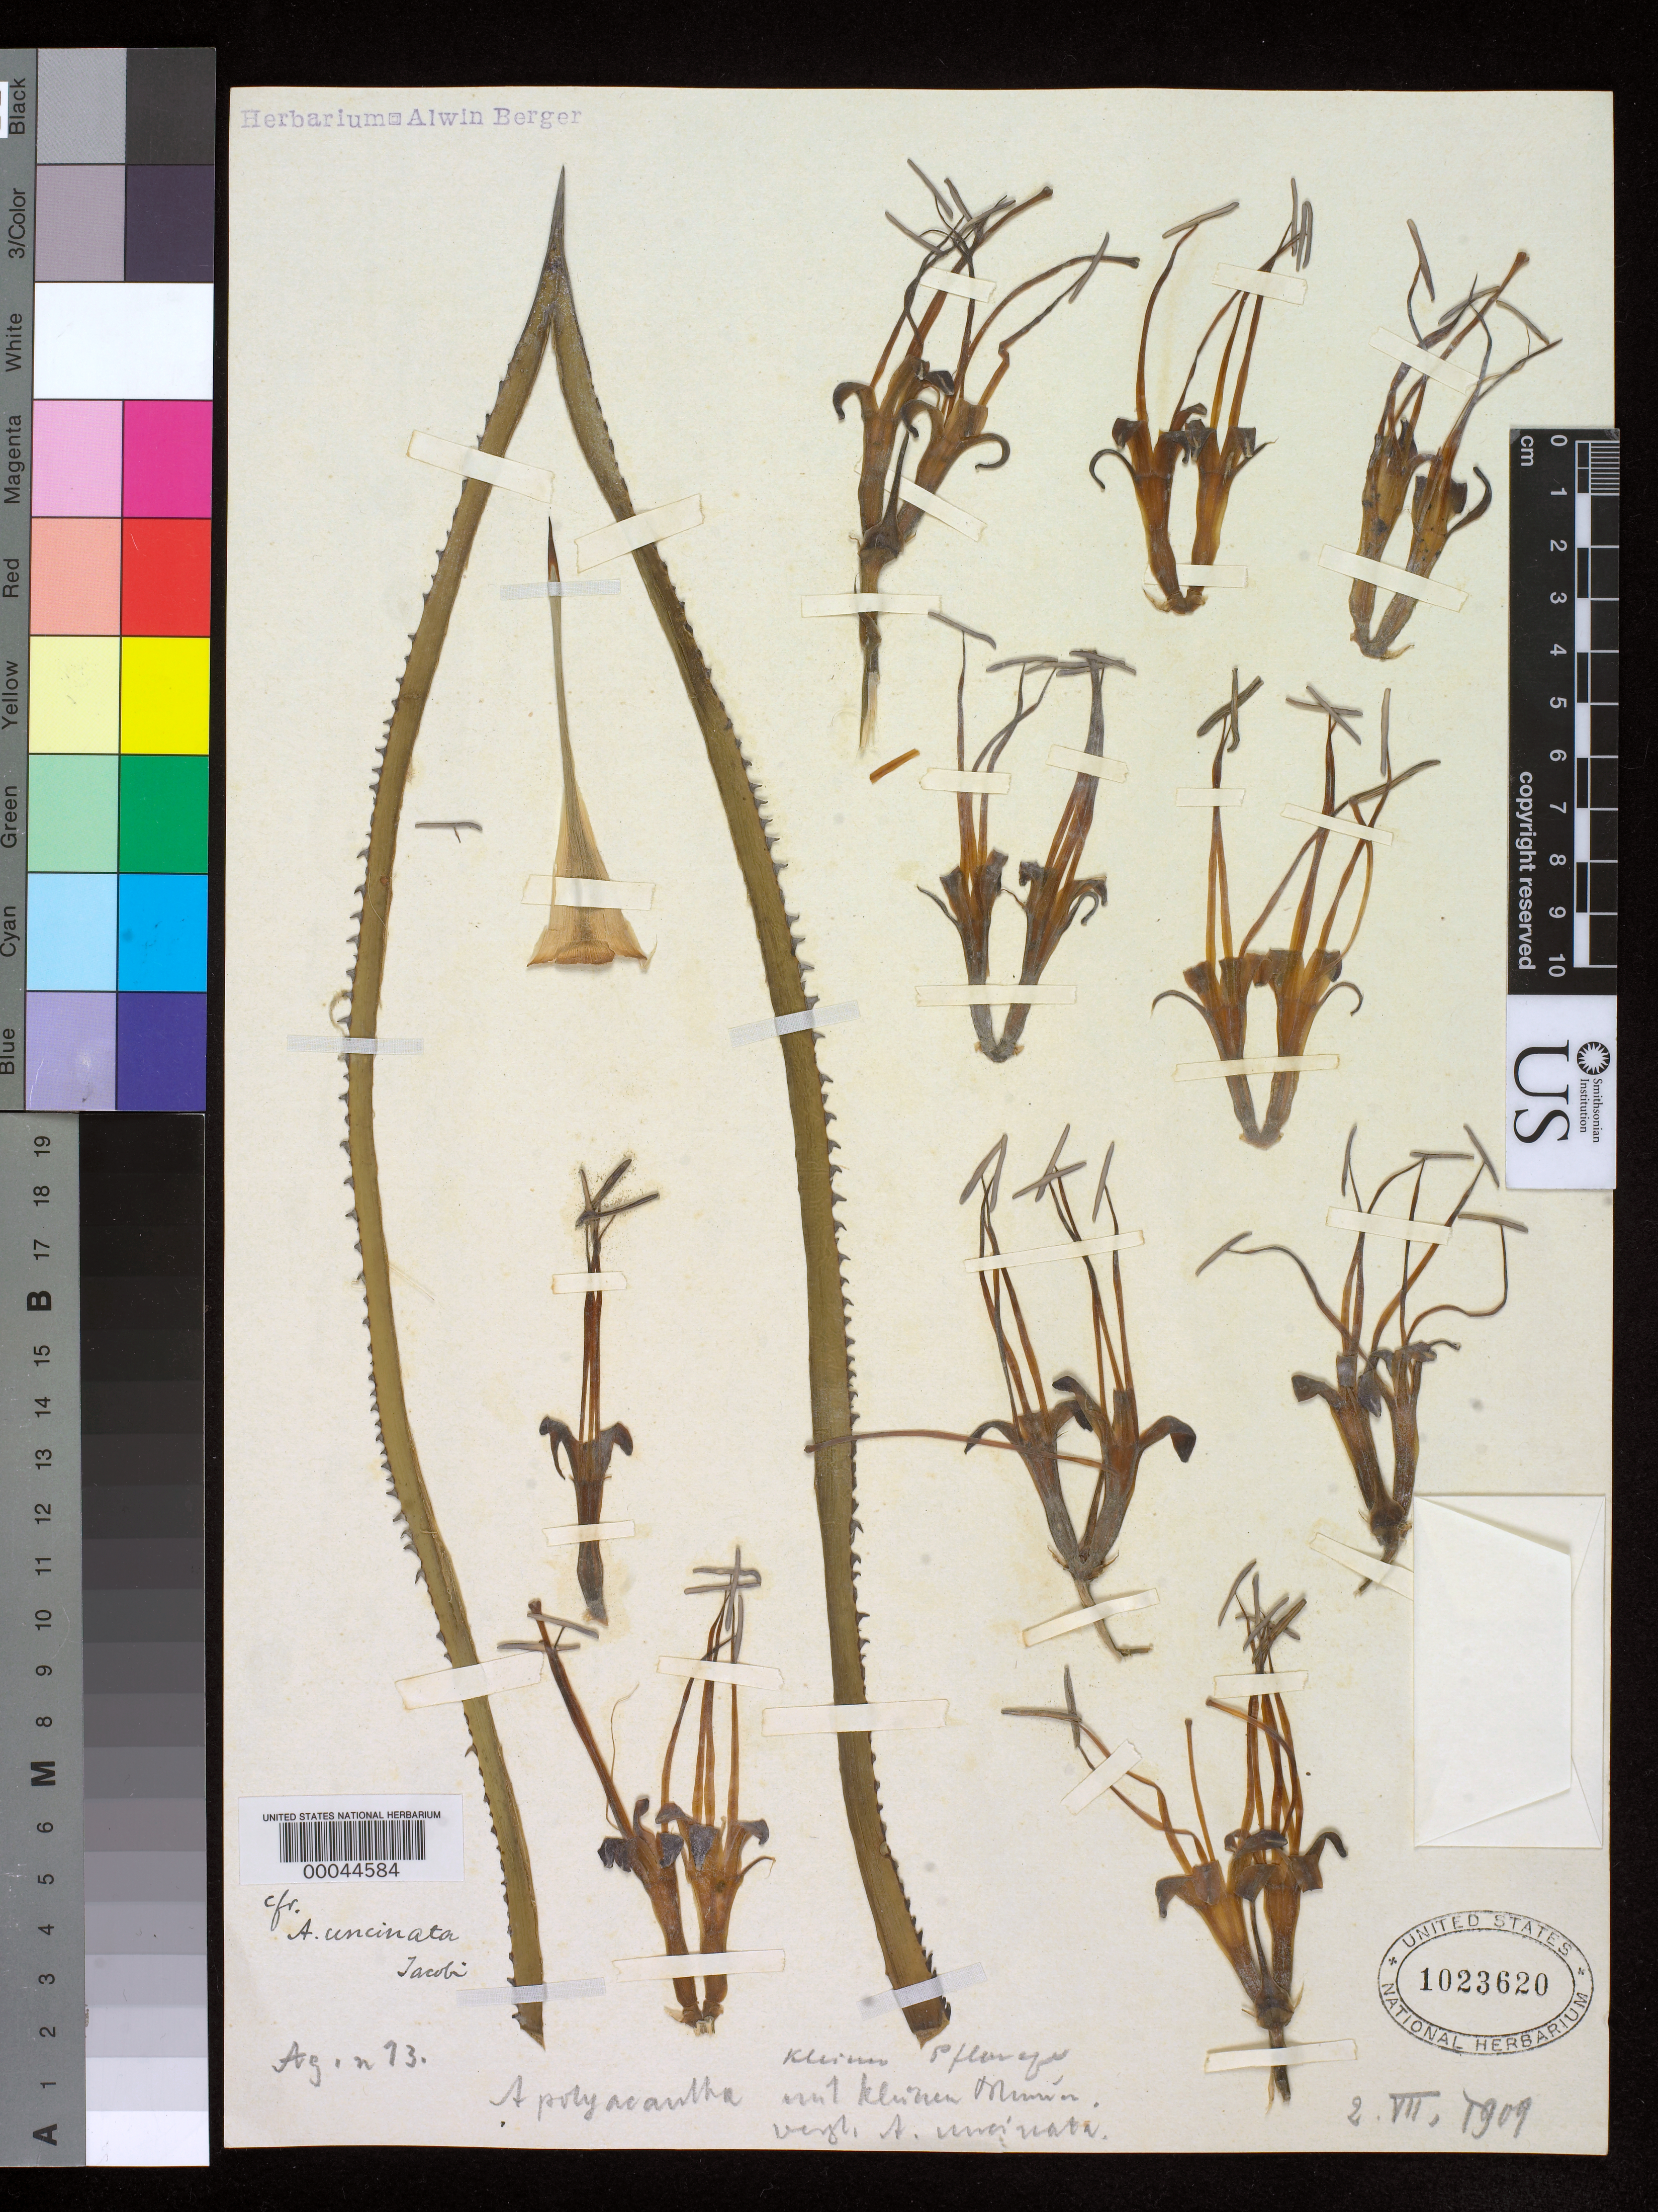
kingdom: Plantae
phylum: Tracheophyta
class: Liliopsida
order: Asparagales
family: Asparagaceae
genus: Agave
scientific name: Agave polyacantha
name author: Haw.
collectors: ex herb. A. Berger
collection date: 1909-06-02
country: Mexico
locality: Cultivated at La Mortola, Italy.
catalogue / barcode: US 1023620